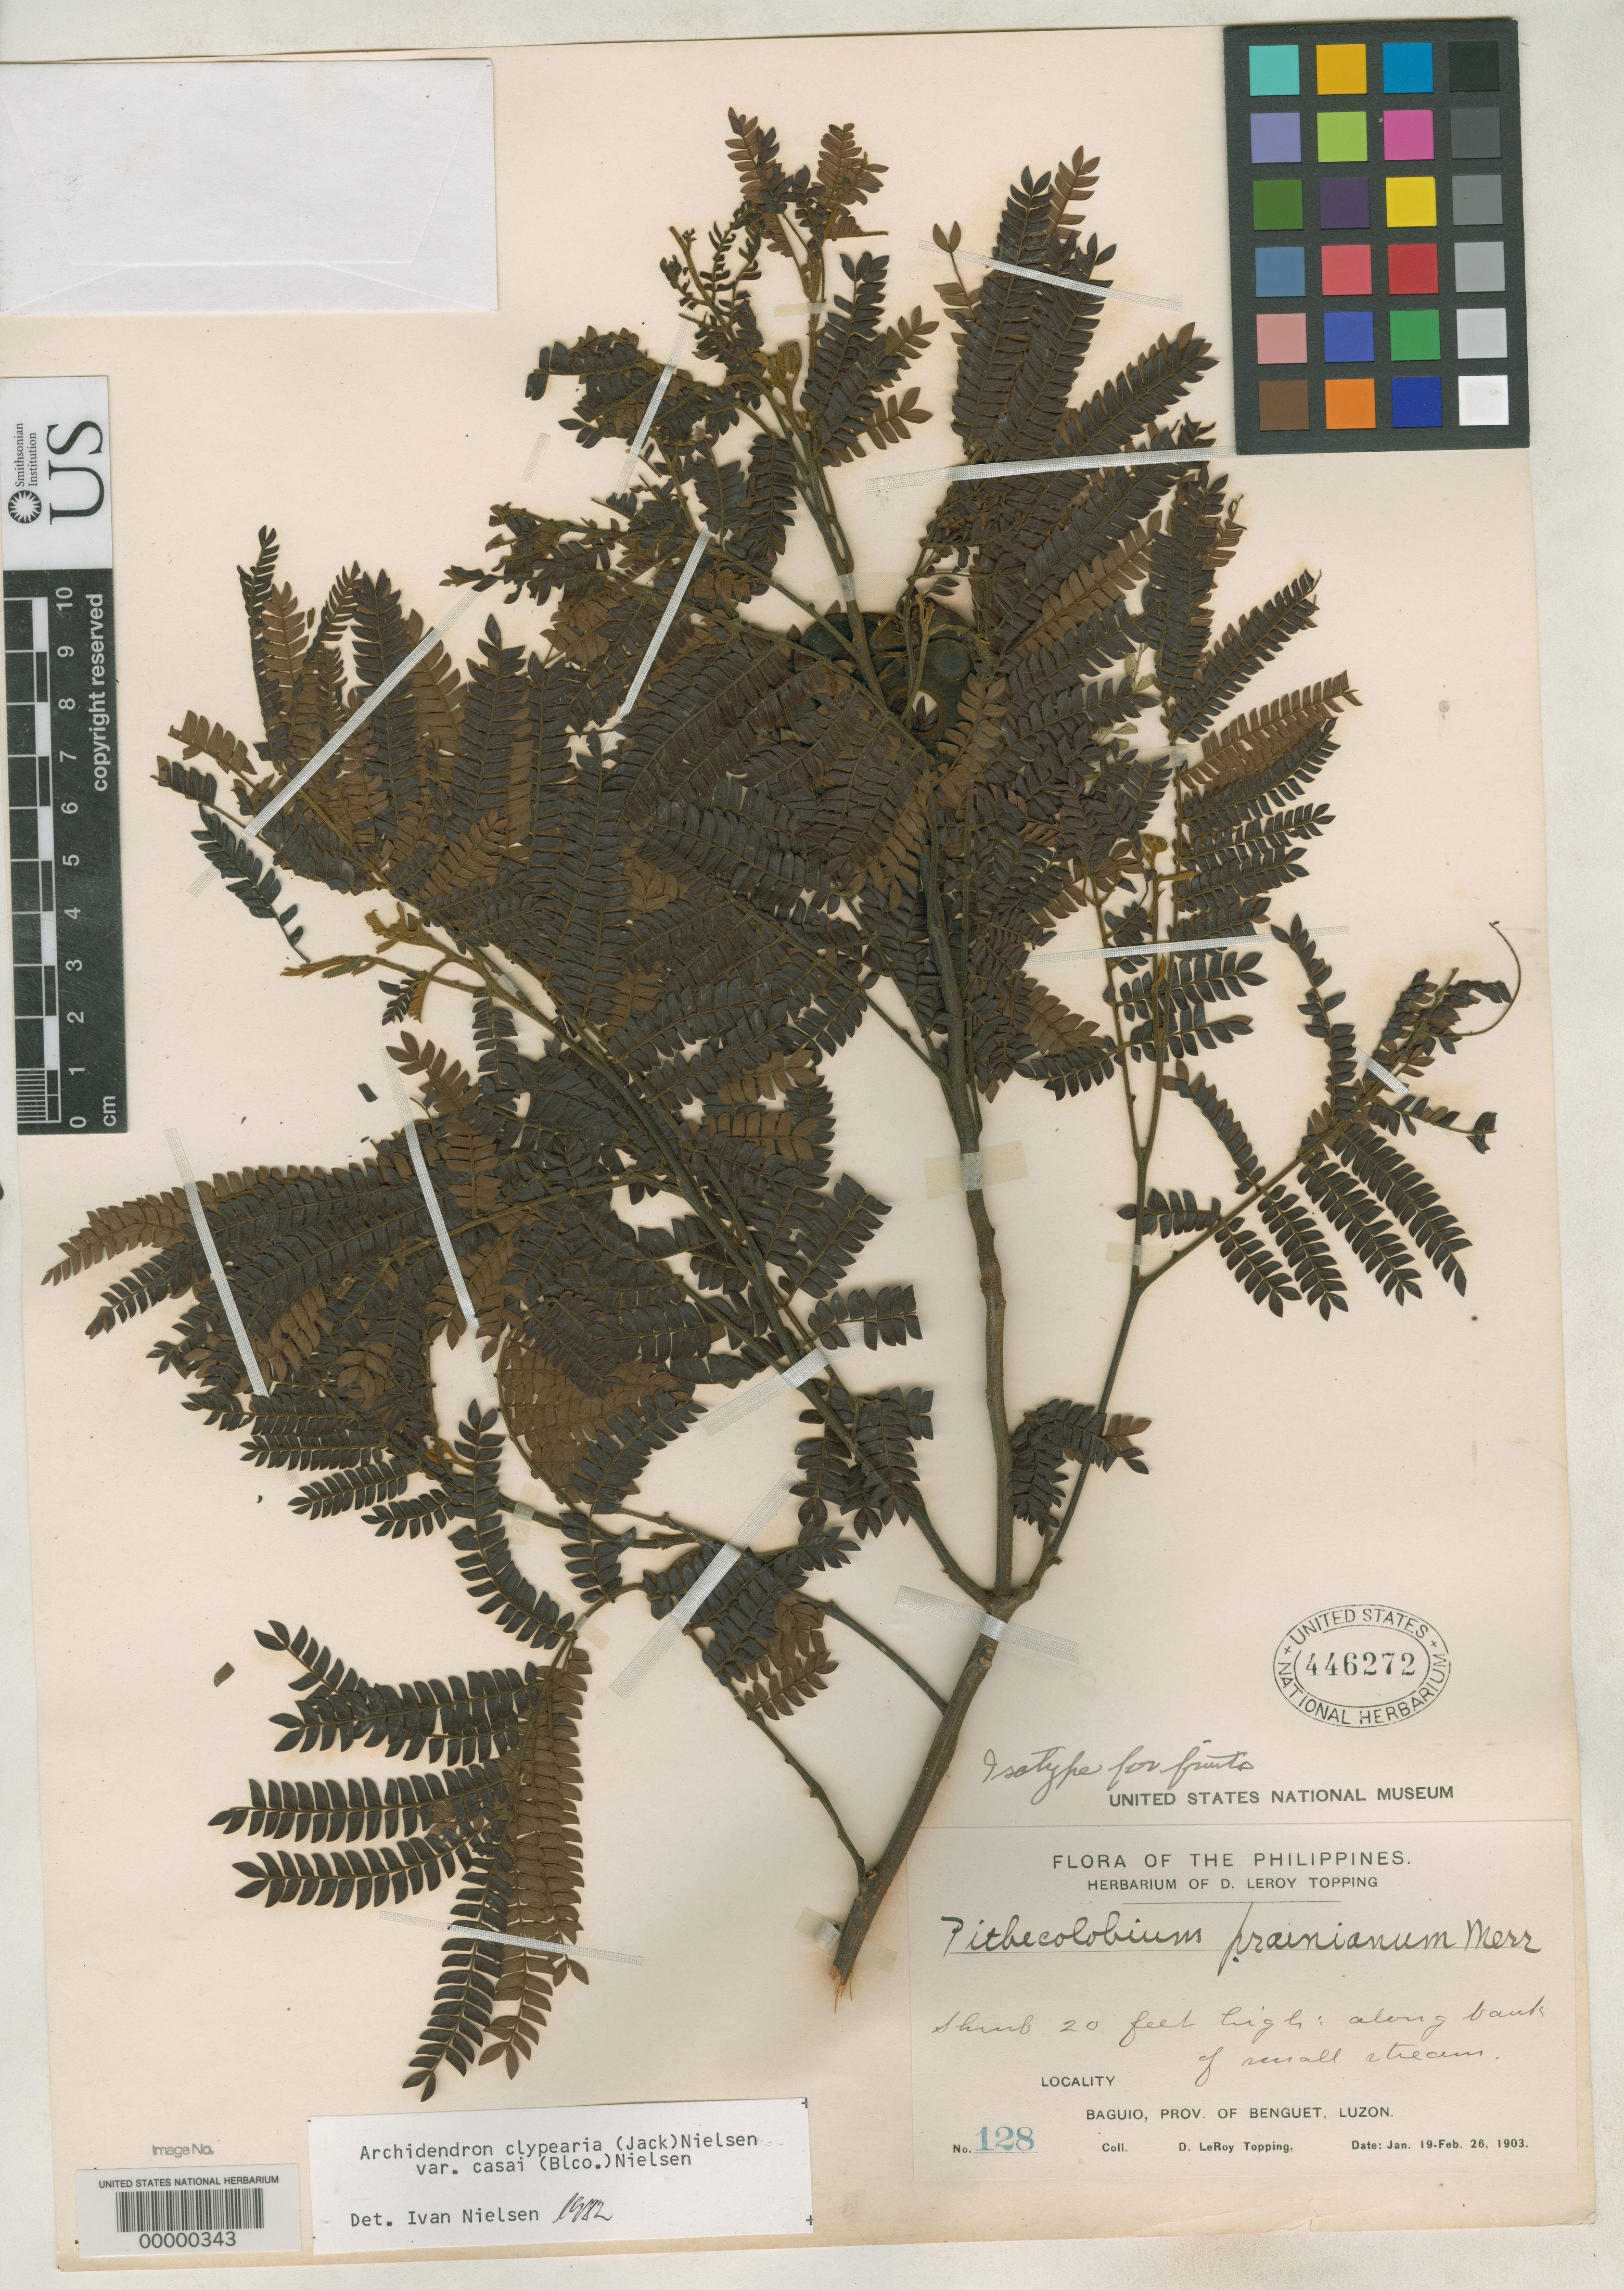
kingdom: Plantae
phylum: Tracheophyta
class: Magnoliopsida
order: Fabales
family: Fabaceae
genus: Pithecellobium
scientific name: Pithecellobium parvifolium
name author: Merr.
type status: Syntype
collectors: D. L. Topping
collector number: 128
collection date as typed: Jan 1903 to -- Feb 1903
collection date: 1903-01/1903-02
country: Philippines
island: Luzon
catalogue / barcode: US 446272